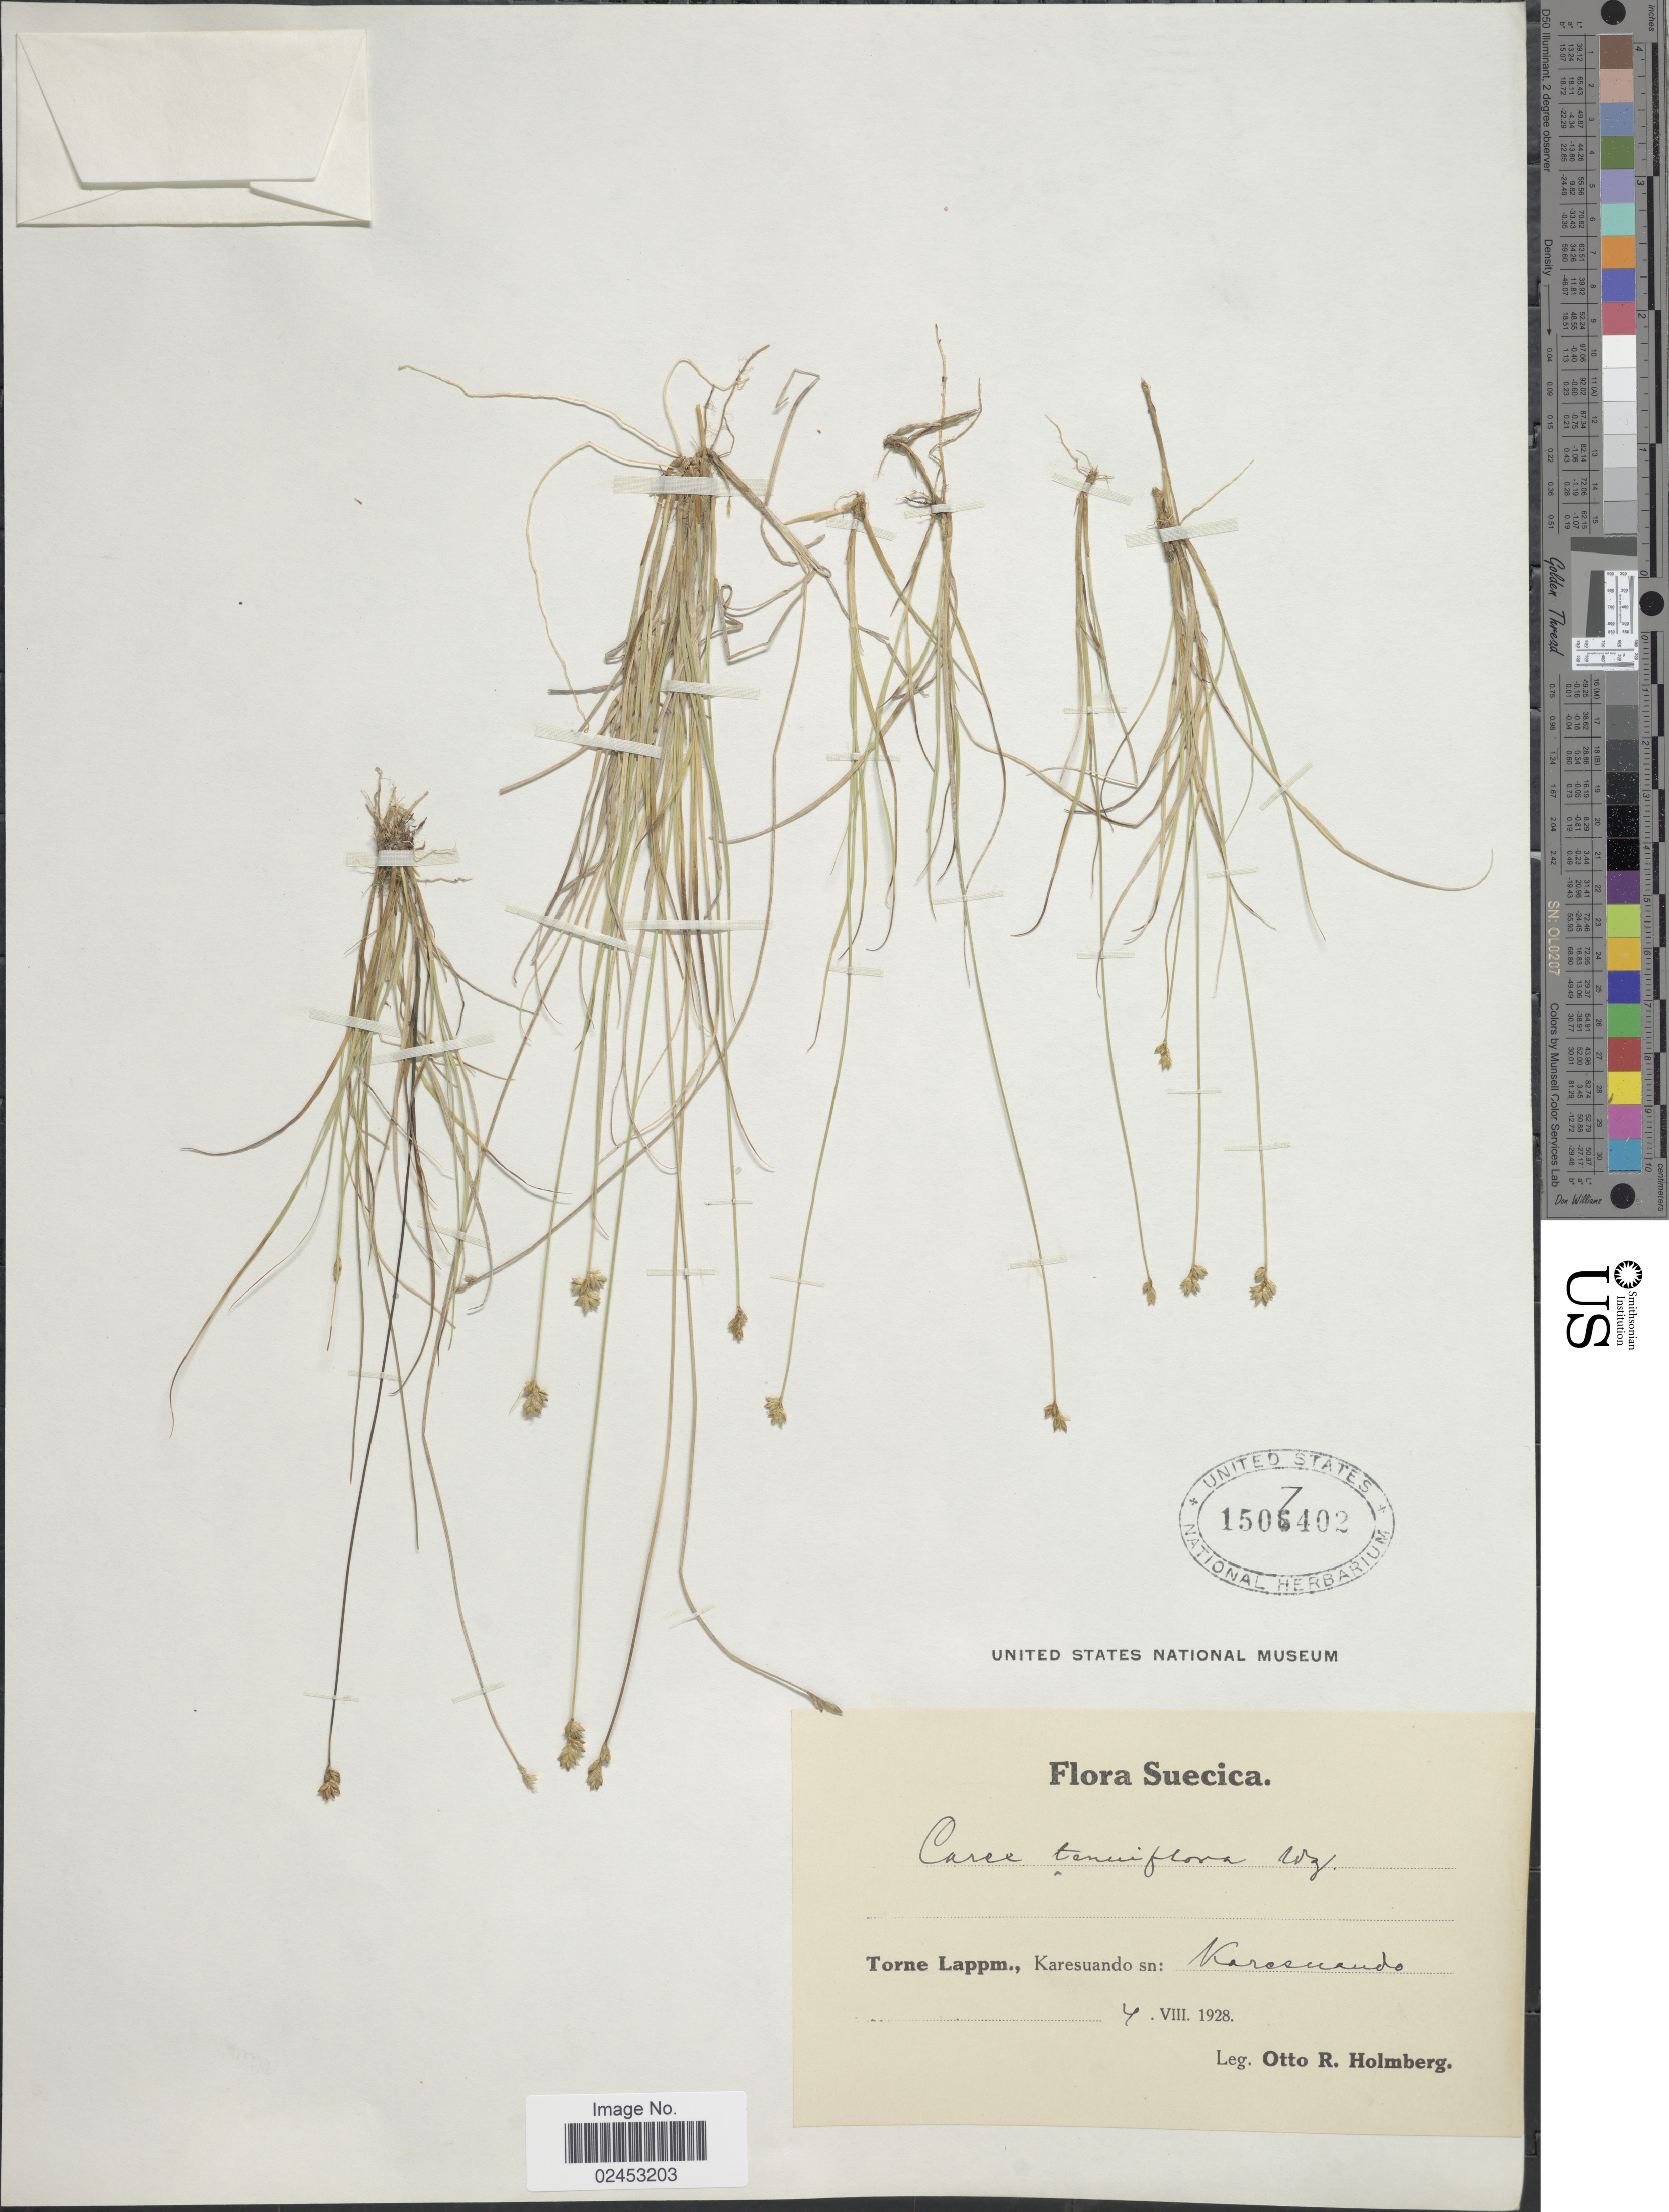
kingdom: Plantae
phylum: Tracheophyta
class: Liliopsida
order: Poales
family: Cyperaceae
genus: Carex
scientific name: Carex tenuiflora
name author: Wahlenb.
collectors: O. Holmberg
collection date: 1928-08-07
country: Sweden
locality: Suecicae, Torne Lappmark, Karesuando sn: Karesuando.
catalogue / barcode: US 1507402